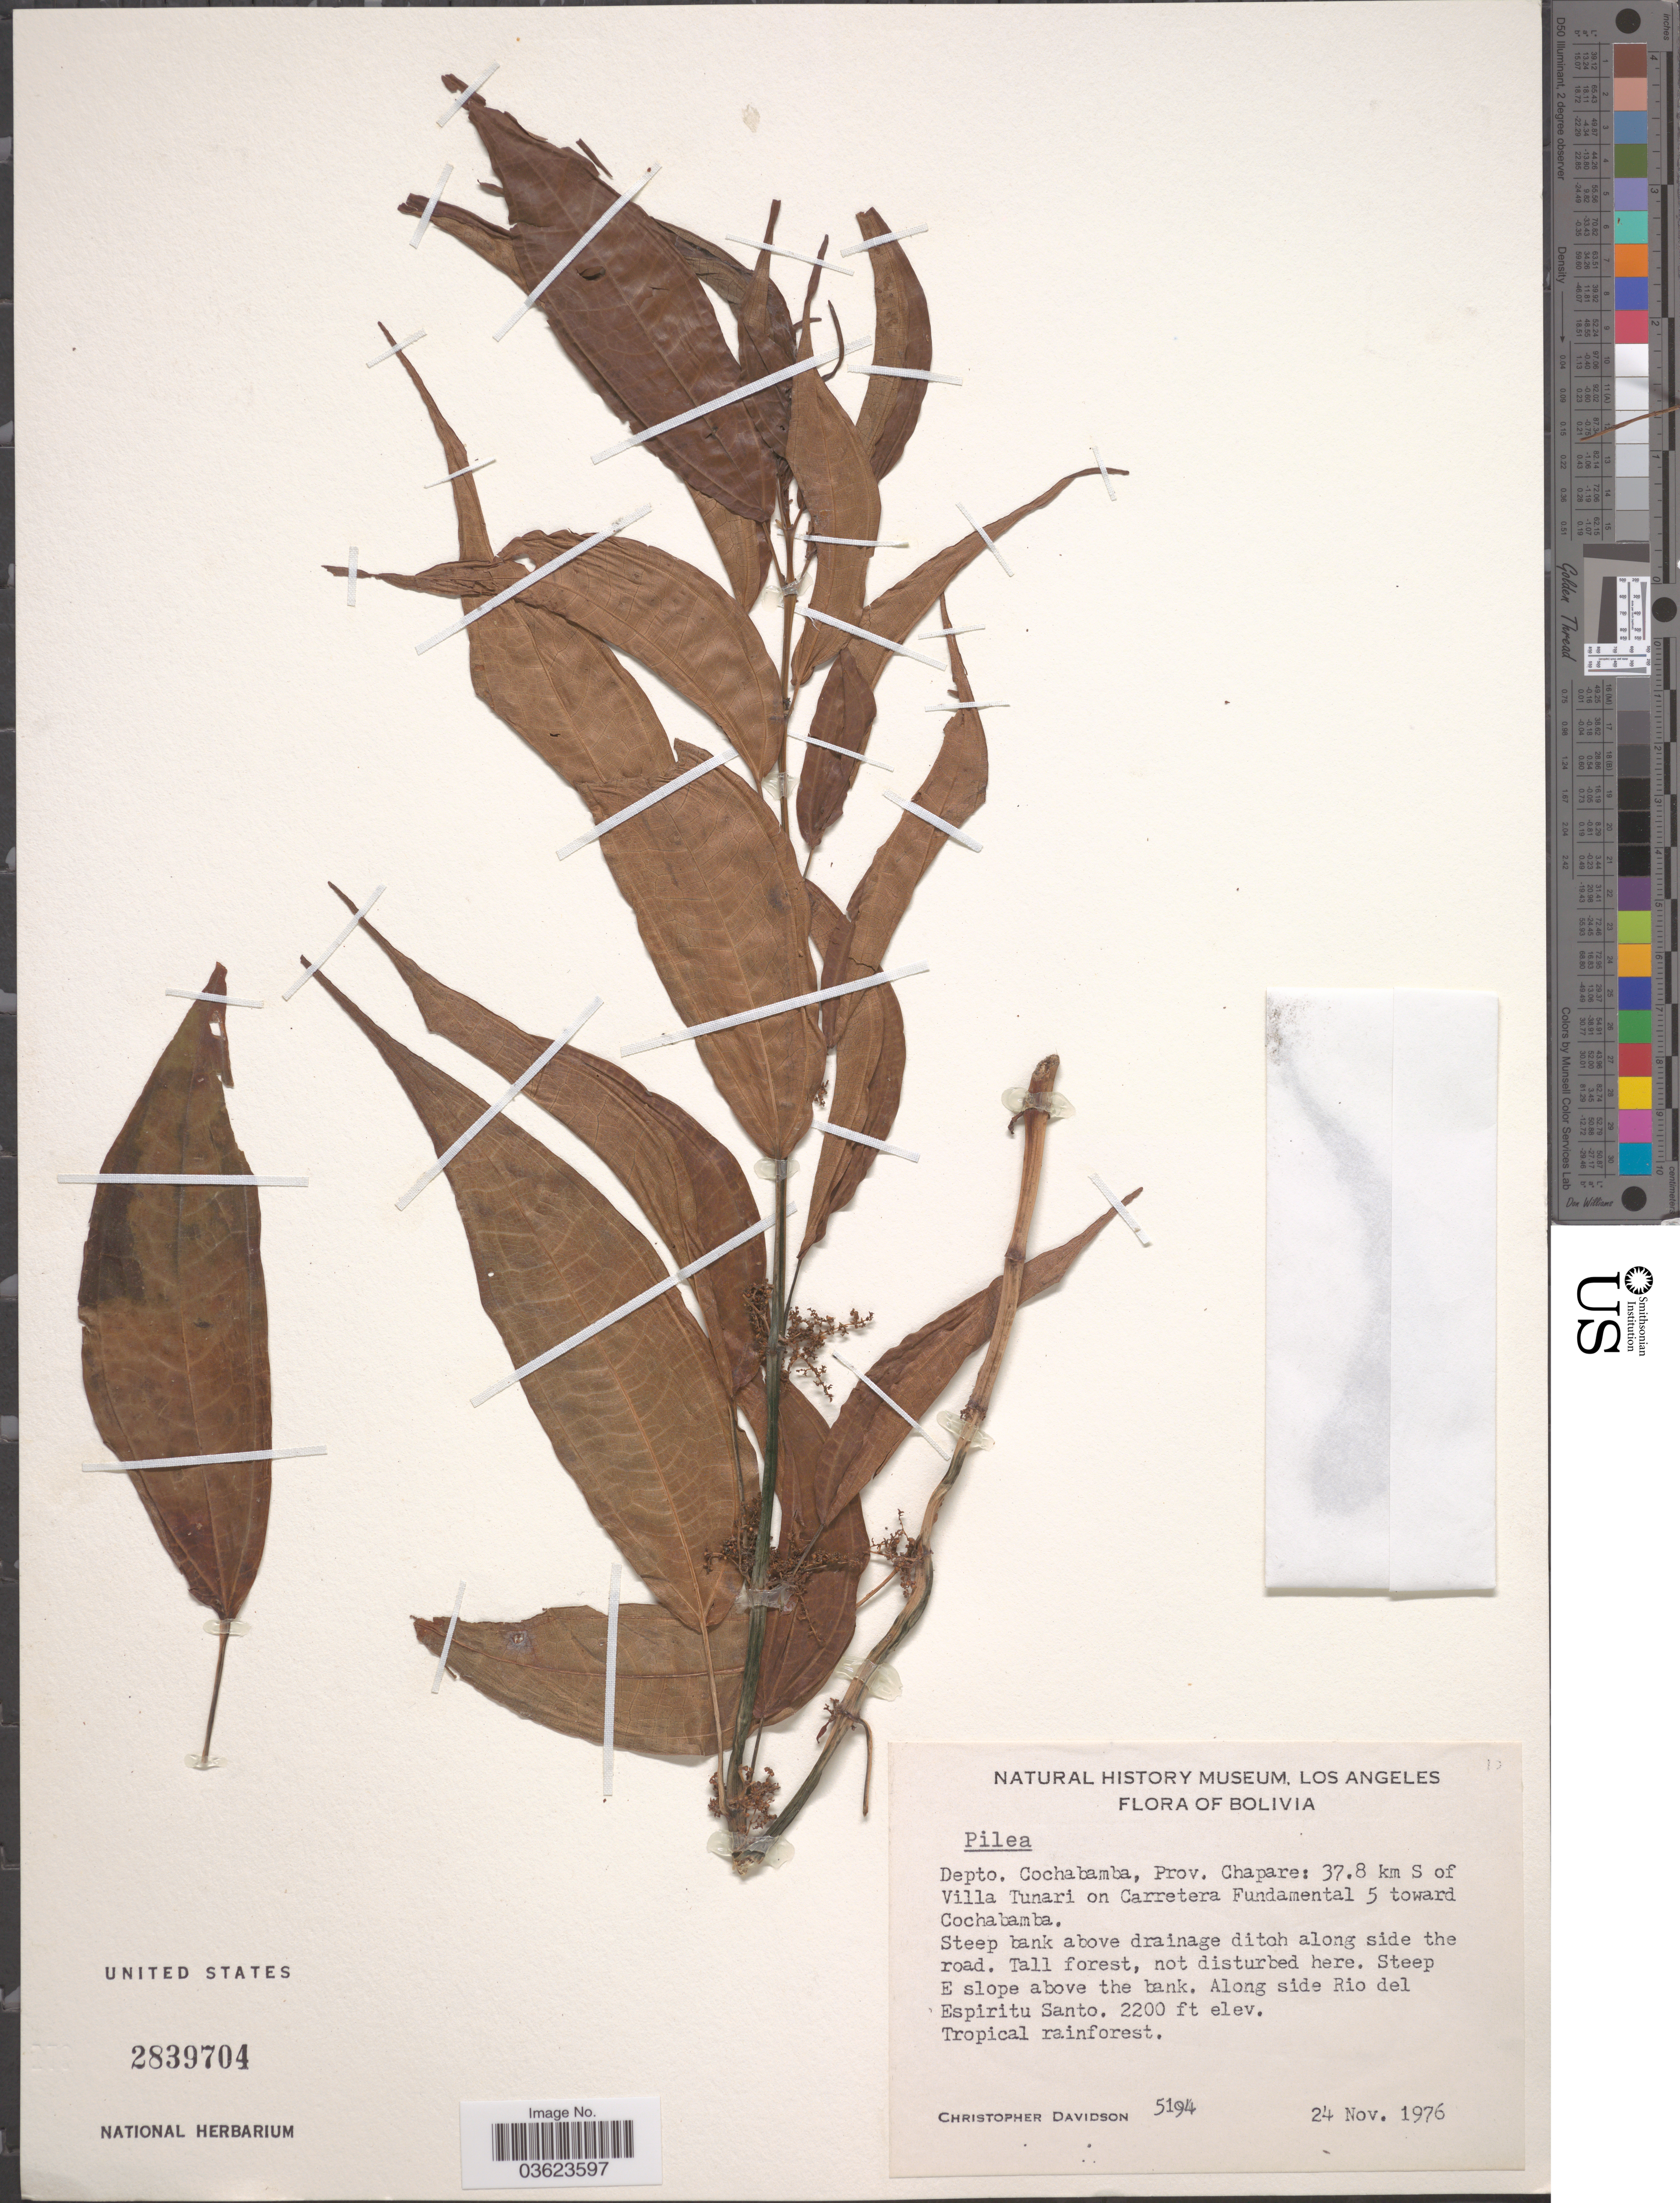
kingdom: Plantae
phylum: Tracheophyta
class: Magnoliopsida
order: Rosales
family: Urticaceae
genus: Pilea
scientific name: Pilea sp.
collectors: C. Davidson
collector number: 5194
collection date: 1976-11-24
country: Bolivia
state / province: Cochabamba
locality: Depto. Cochabamba, Prov. Chapare: 37.8 km S of Villa Tunari on Carretera Fundamental 5 toward Cochabamba. Steep E slope above the bank. Along side Rio del Espiritu Santo.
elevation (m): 671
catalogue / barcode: US 2839704